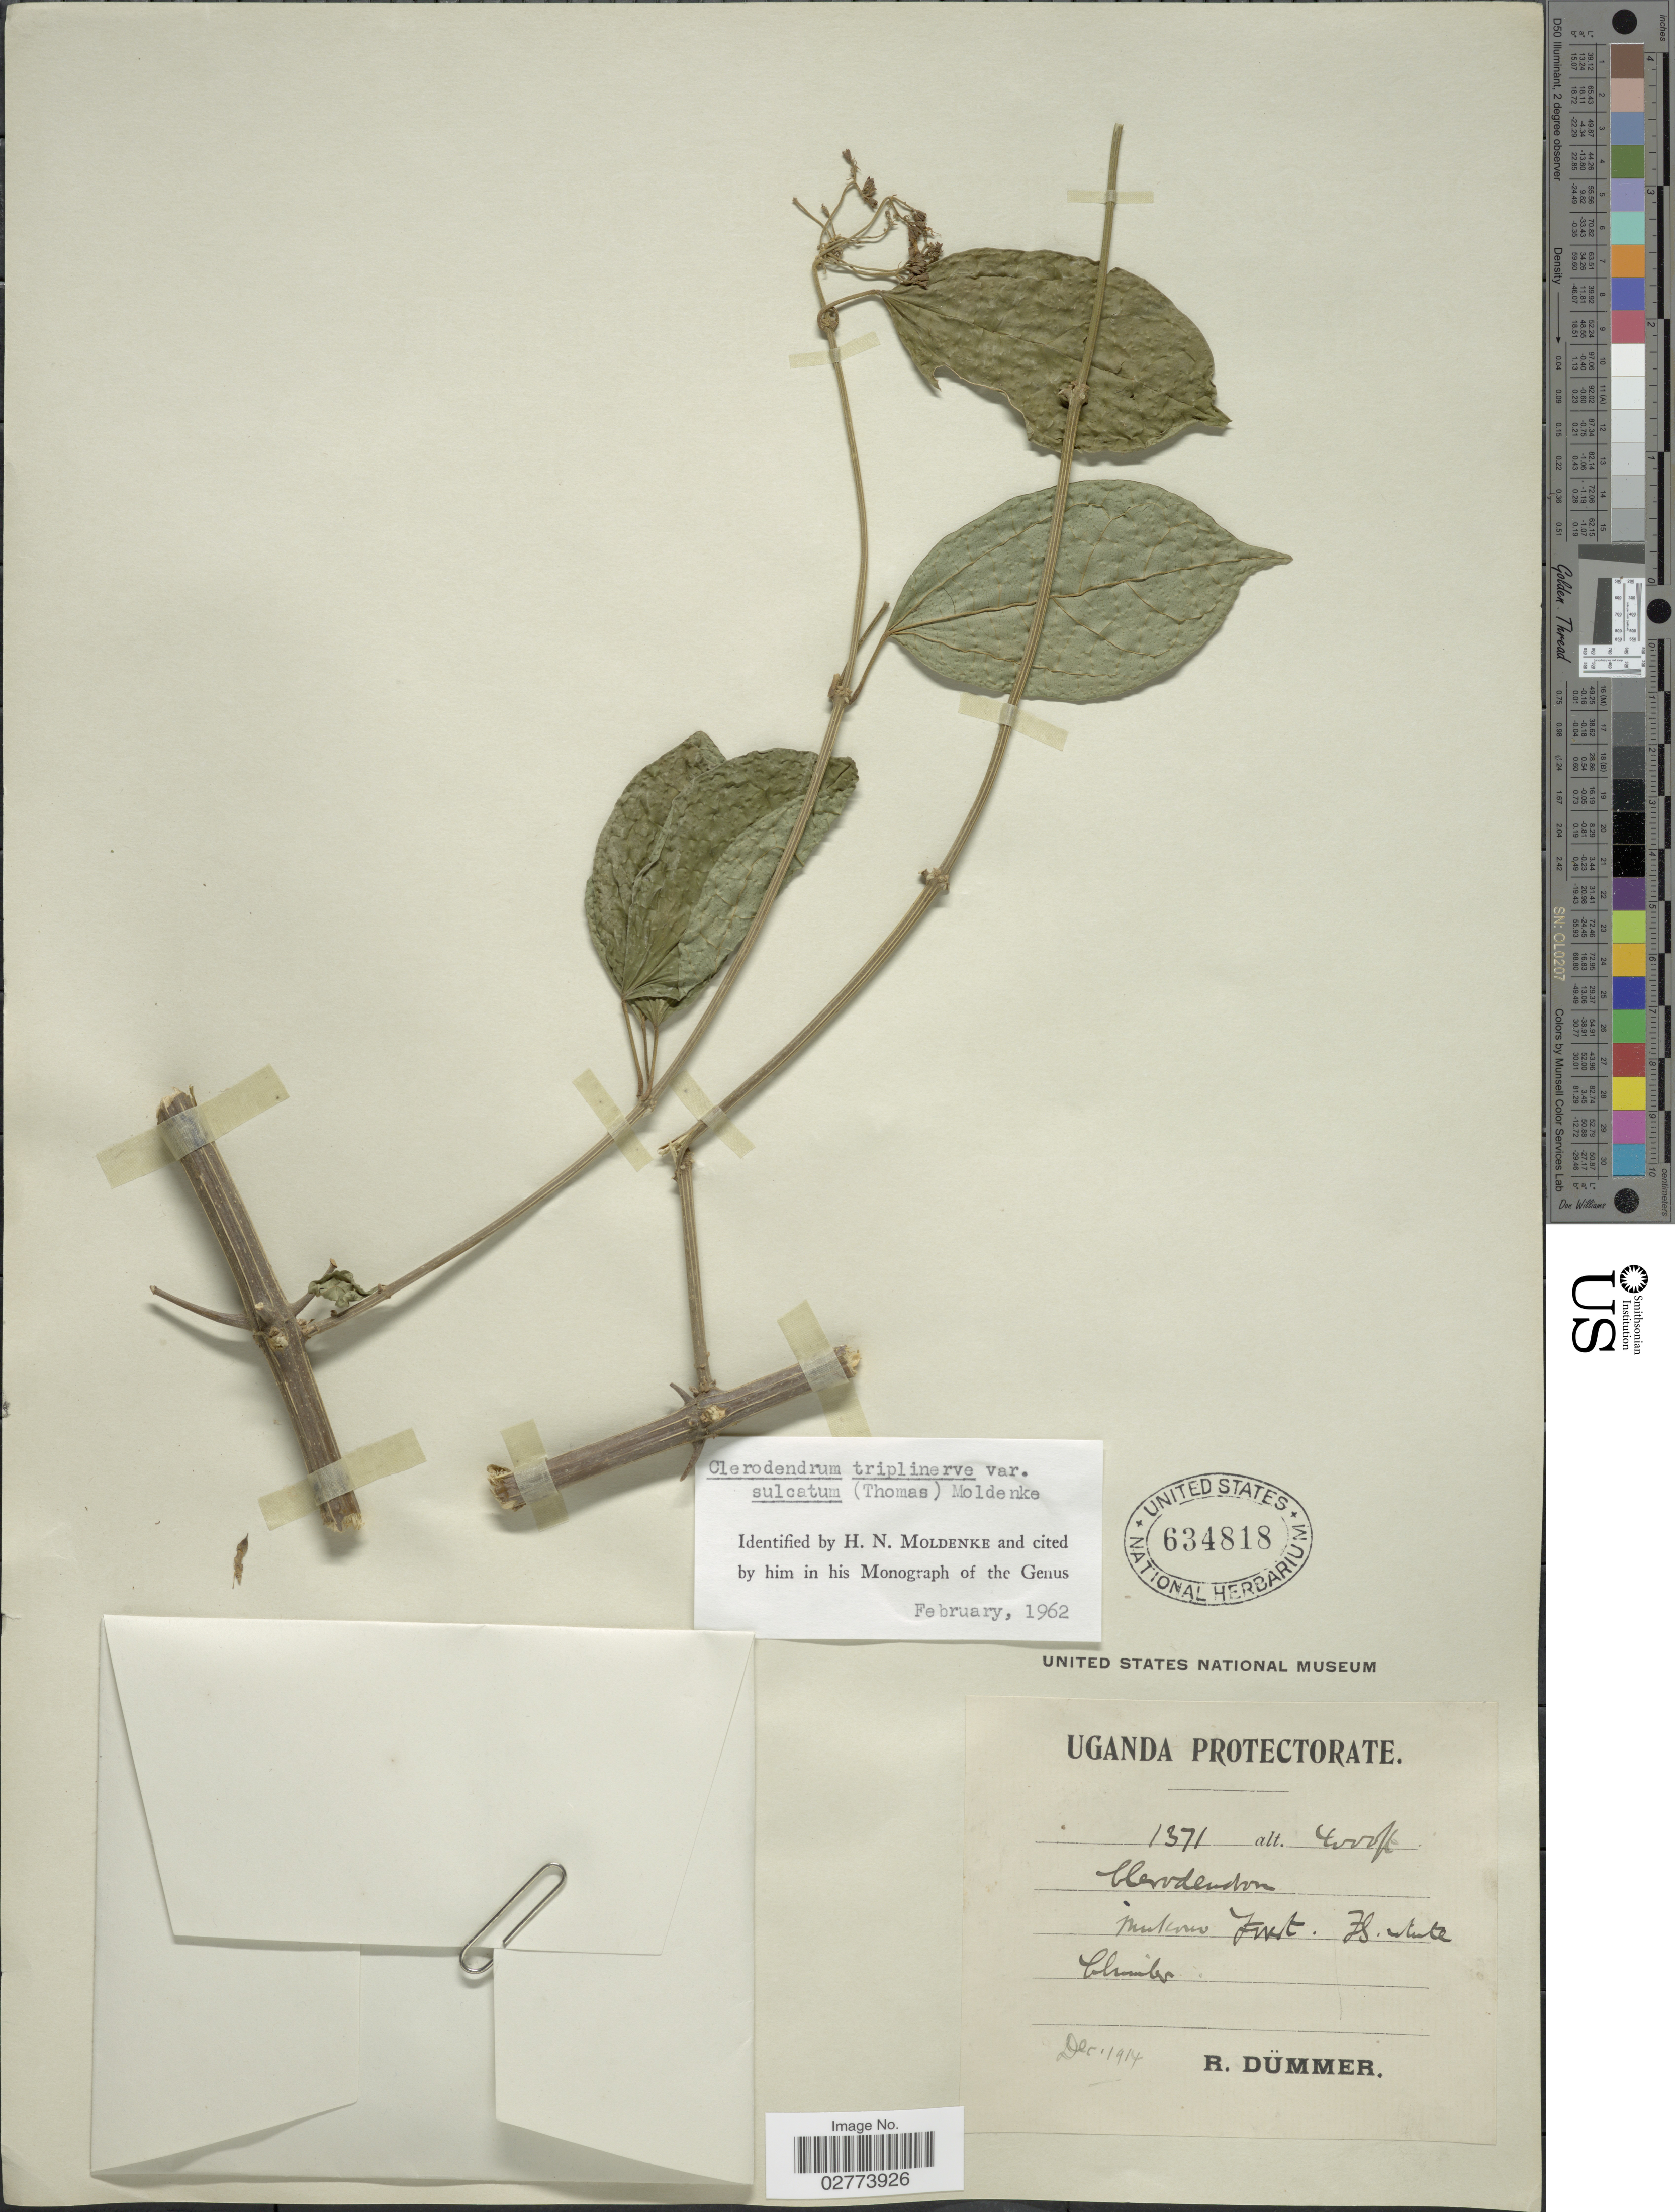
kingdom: Plantae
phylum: Tracheophyta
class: Magnoliopsida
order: Lamiales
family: Lamiaceae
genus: Clerodendrum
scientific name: Clerodendrum triplinerve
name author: Rolfe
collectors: R. A. Dümmer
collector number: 1371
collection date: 1914-12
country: Uganda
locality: Mukono Forest.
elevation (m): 1219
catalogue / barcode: US 634818